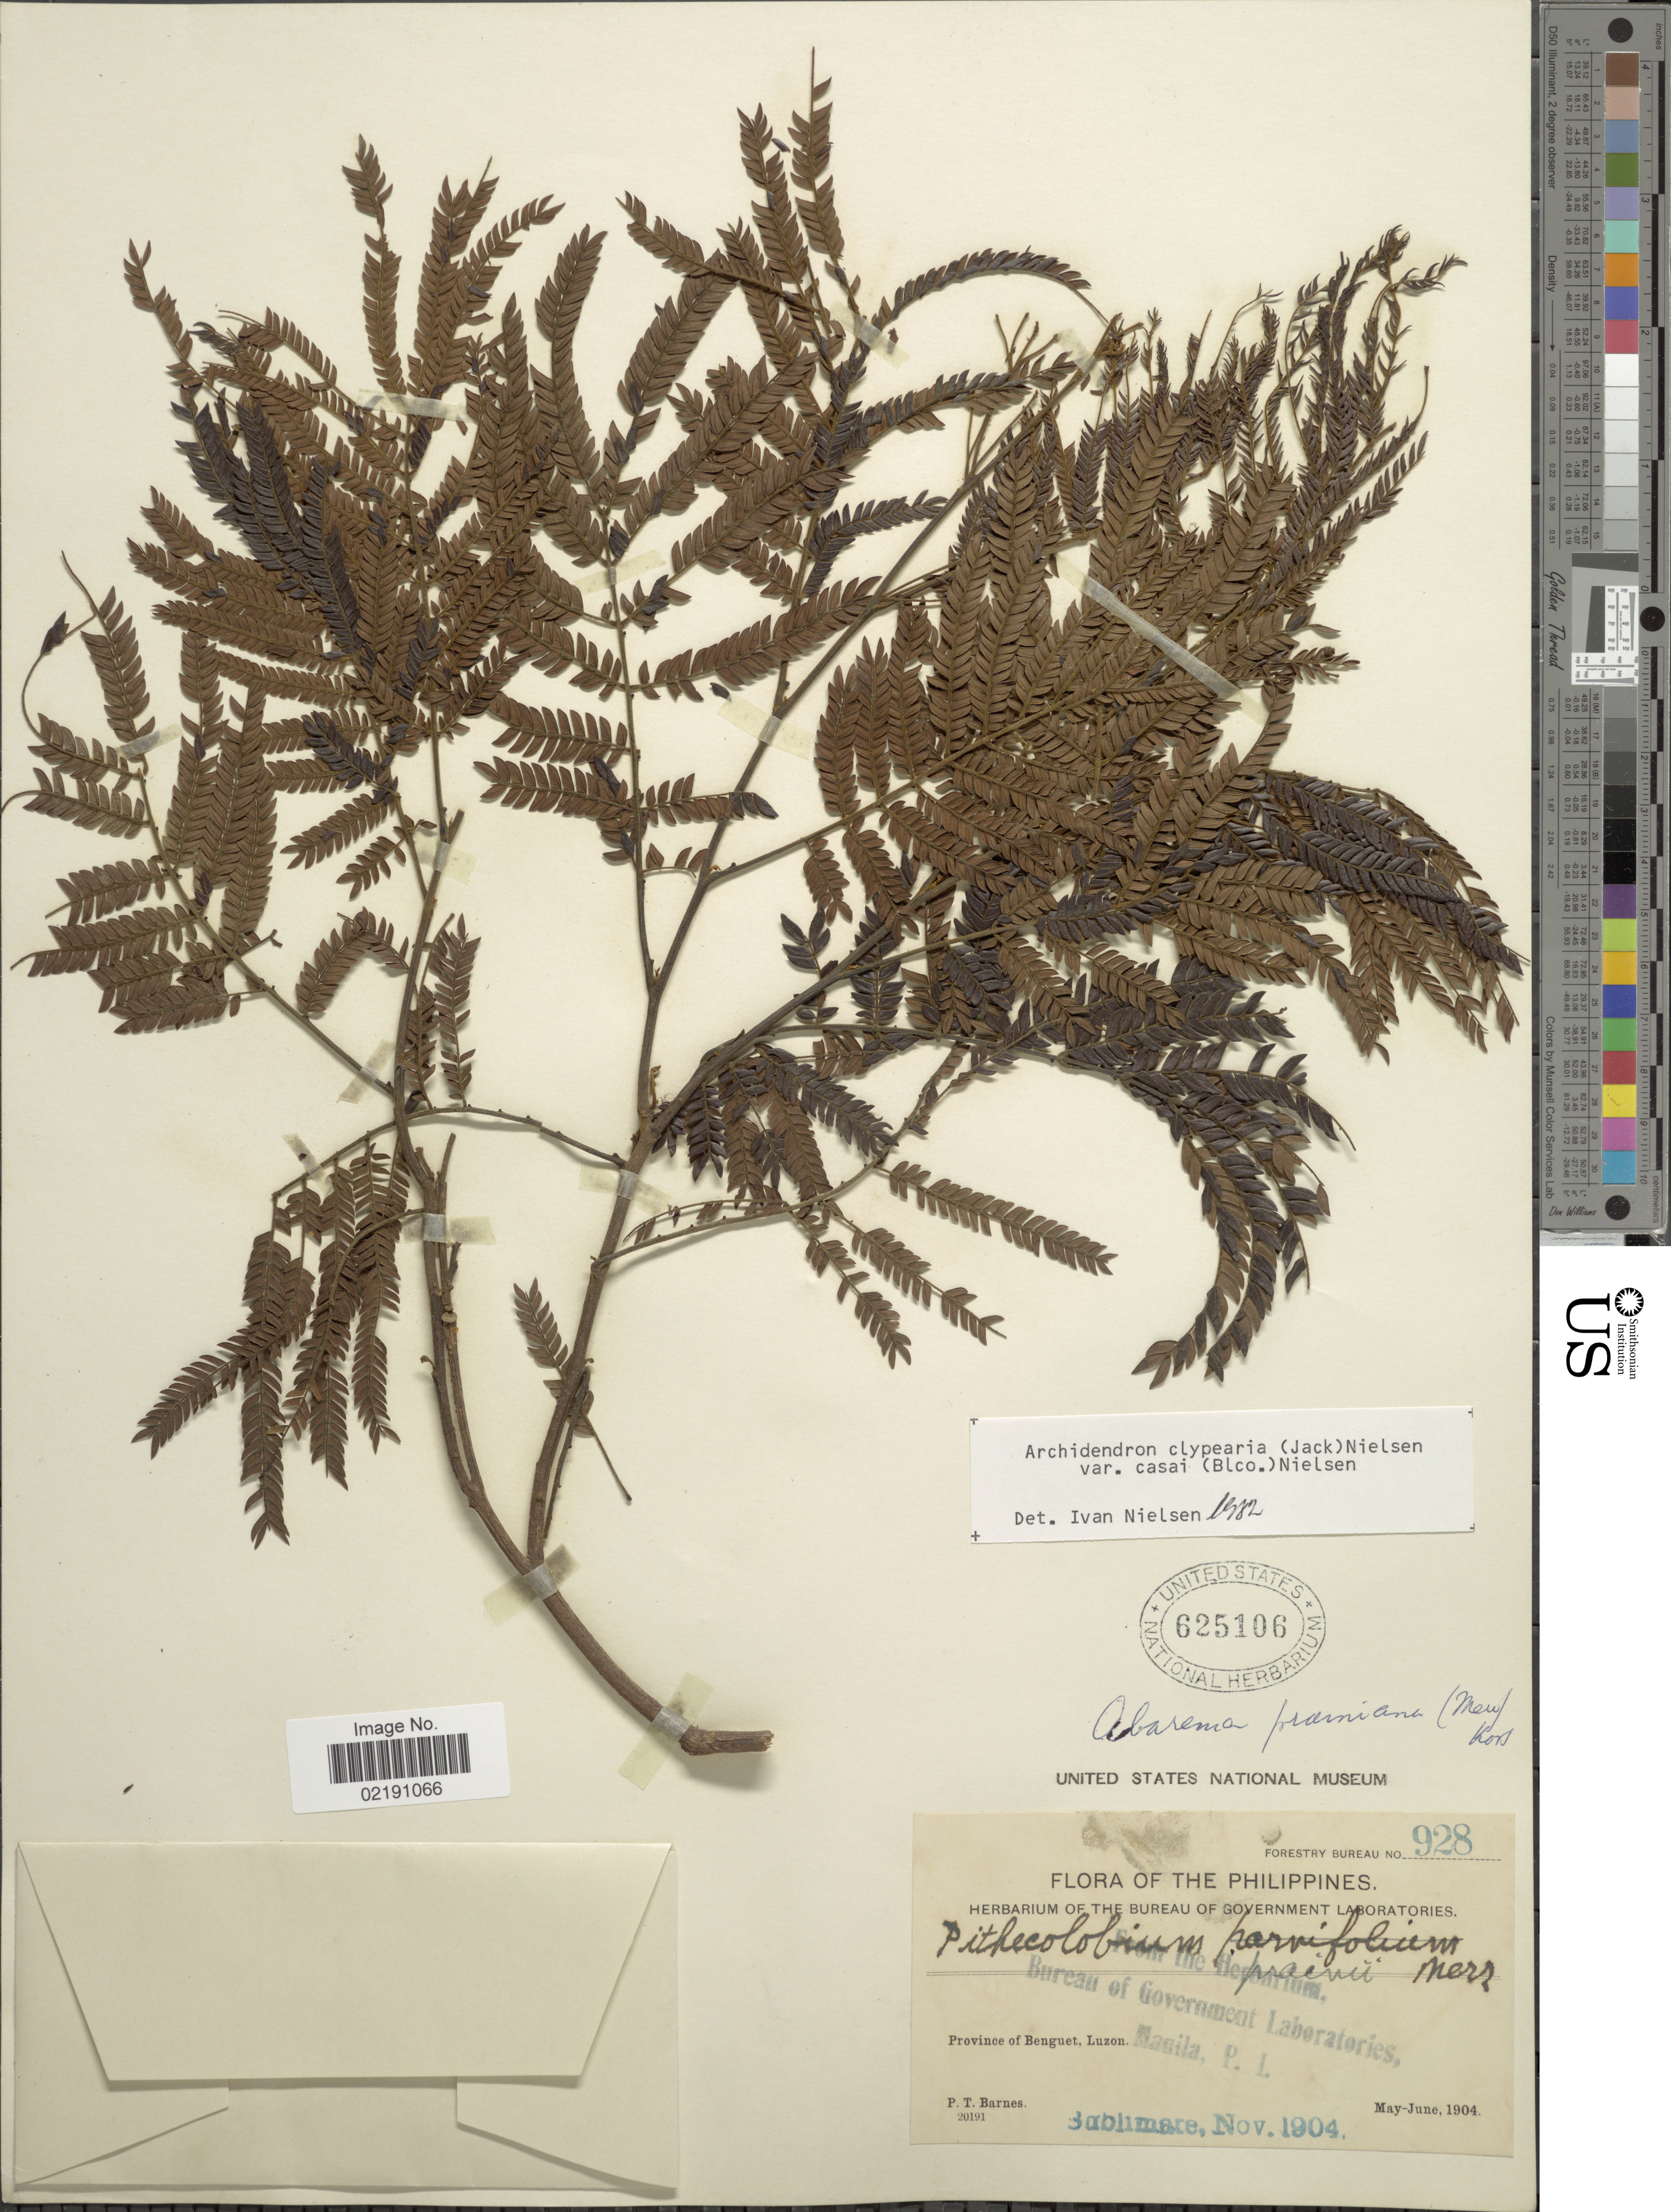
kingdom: Plantae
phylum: Tracheophyta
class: Magnoliopsida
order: Fabales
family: Fabaceae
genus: Archidendron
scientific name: Archidendron clypearia var. casai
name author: (Blanco) I.C. Nielsen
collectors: P. Barnes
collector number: Forestry Bureau 928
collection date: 1904-05/1904-06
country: Philippines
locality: Province of Benguet, Luzon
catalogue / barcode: US 625106